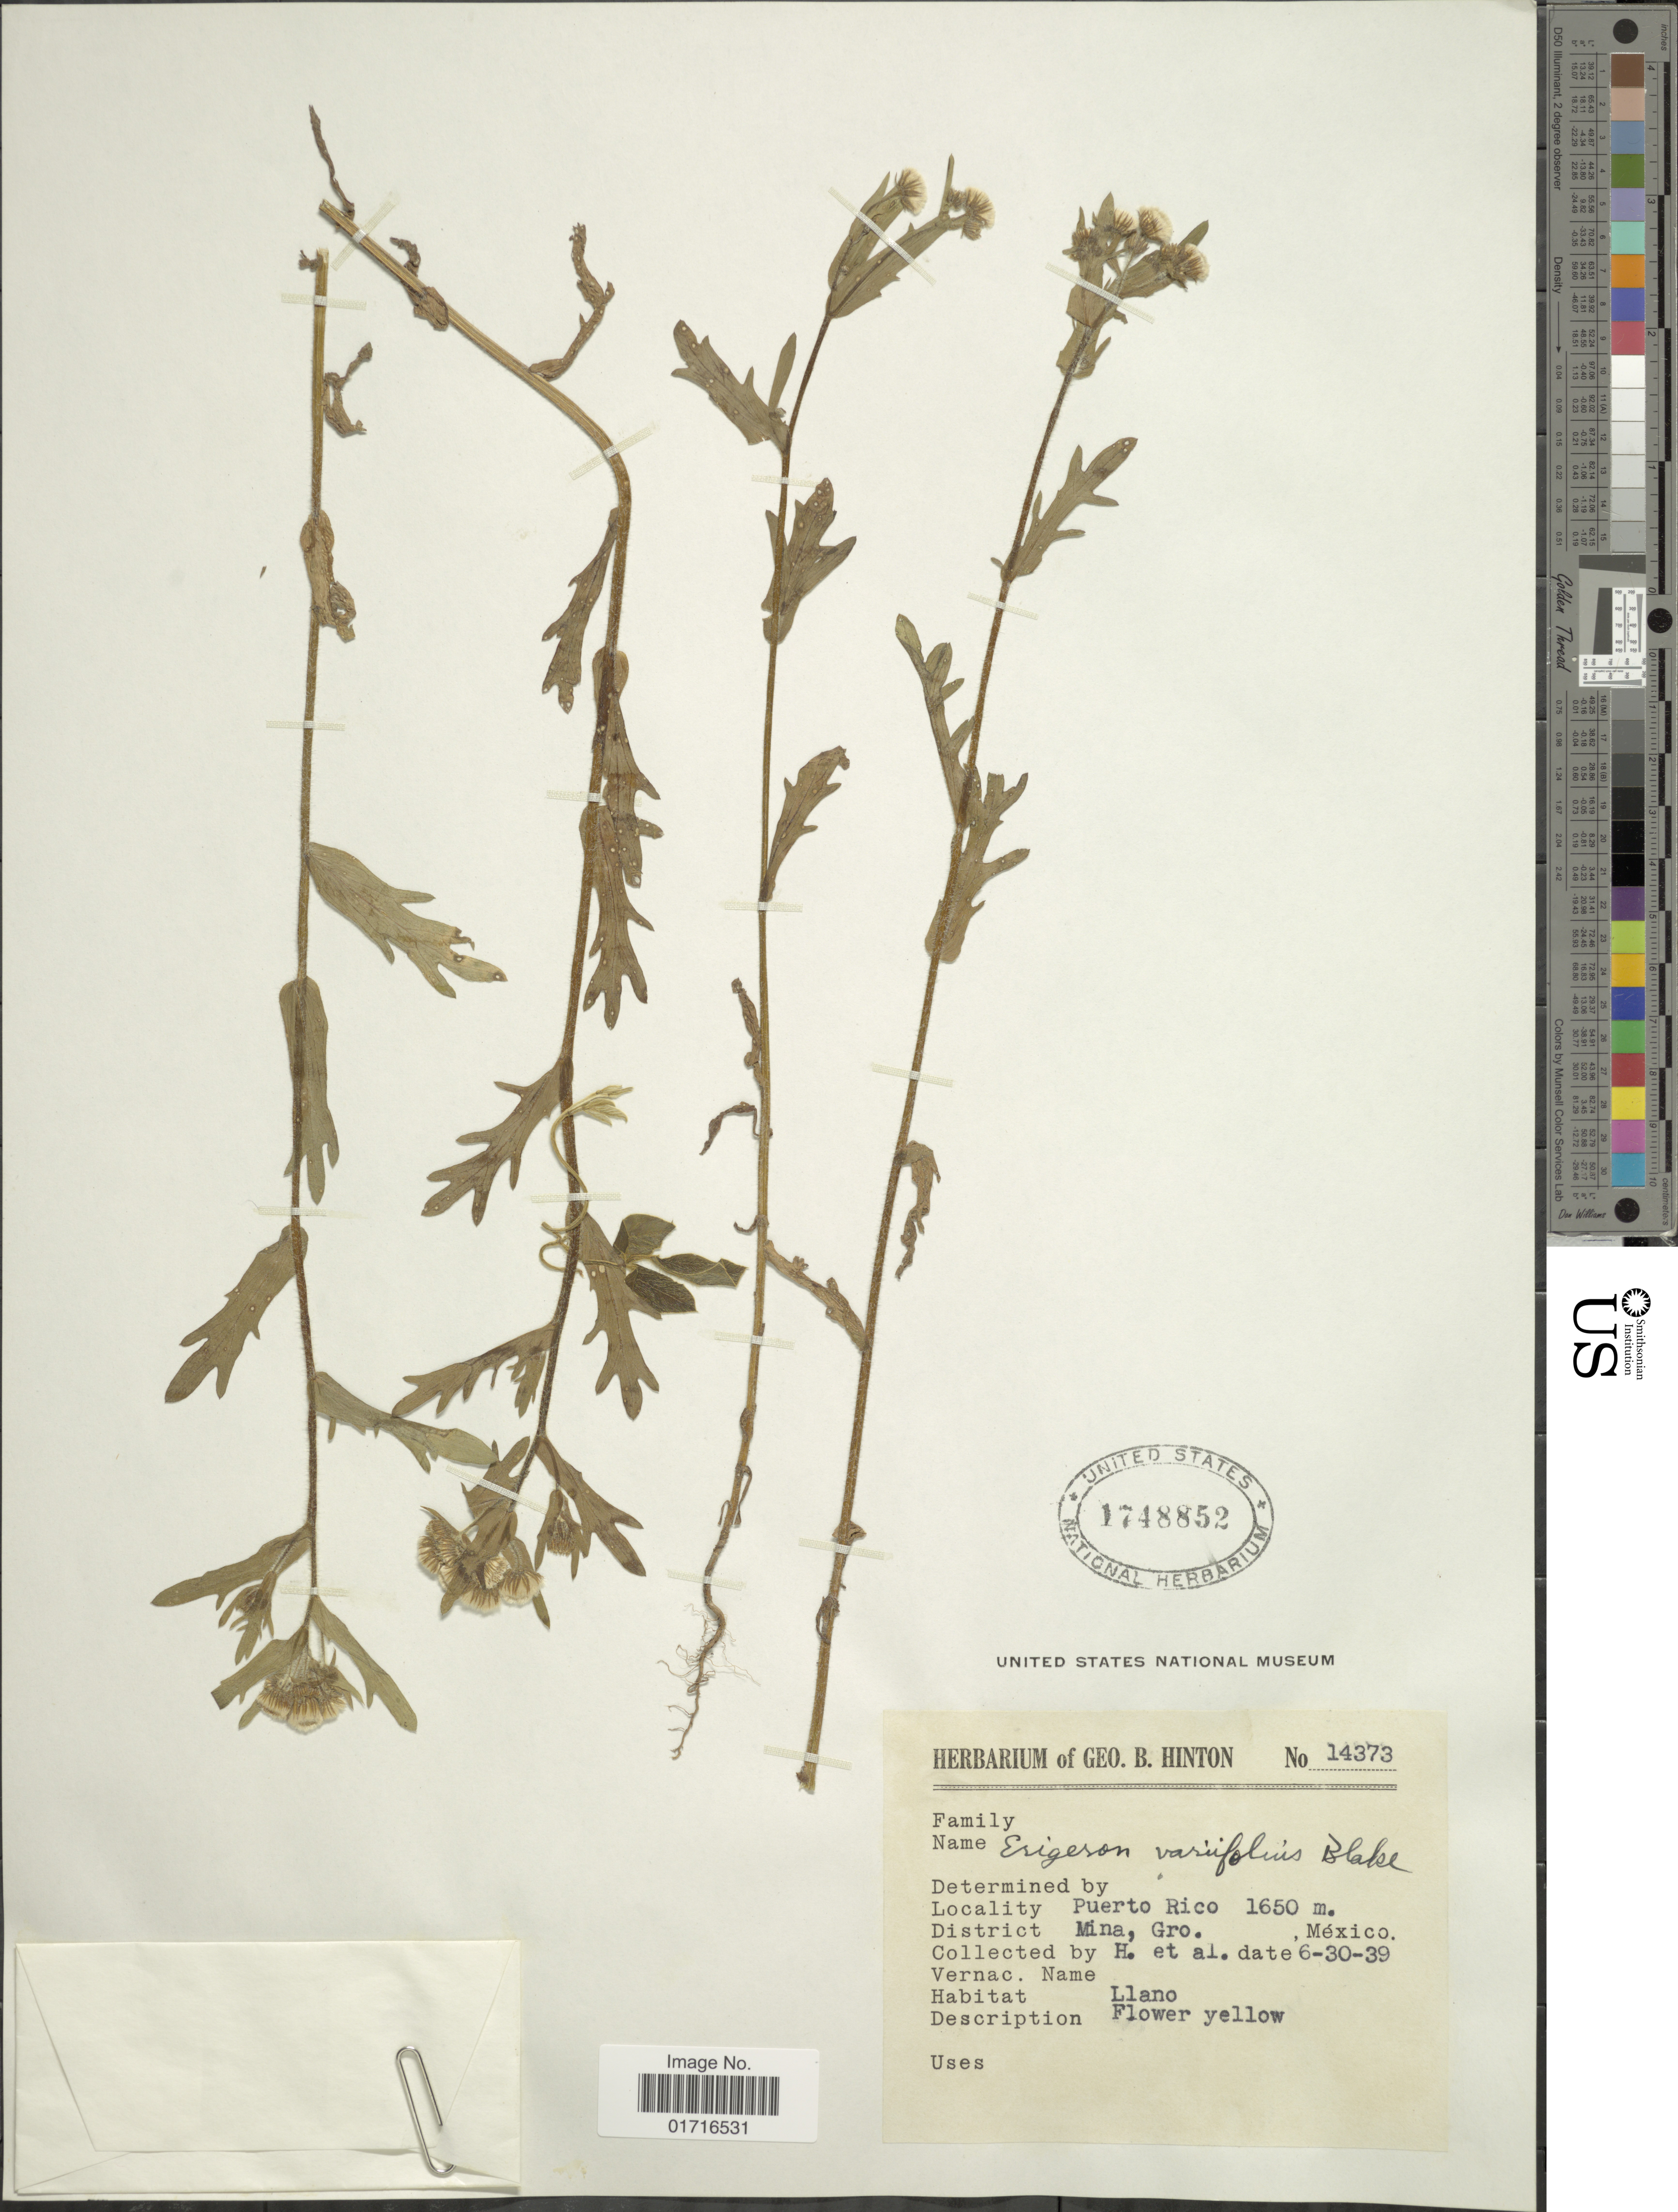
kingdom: Plantae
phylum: Tracheophyta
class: Magnoliopsida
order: Asterales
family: Asteraceae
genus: Conyza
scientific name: Conyza coronopifolia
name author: Kunth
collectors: G. B. Hinton & et al.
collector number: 14373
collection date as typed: Transcribed d/m/y: 30/6/39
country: Mexico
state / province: Guerrero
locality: Puerto Rico, Mina, Gro., Mexico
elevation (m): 1650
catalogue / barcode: US 1748852